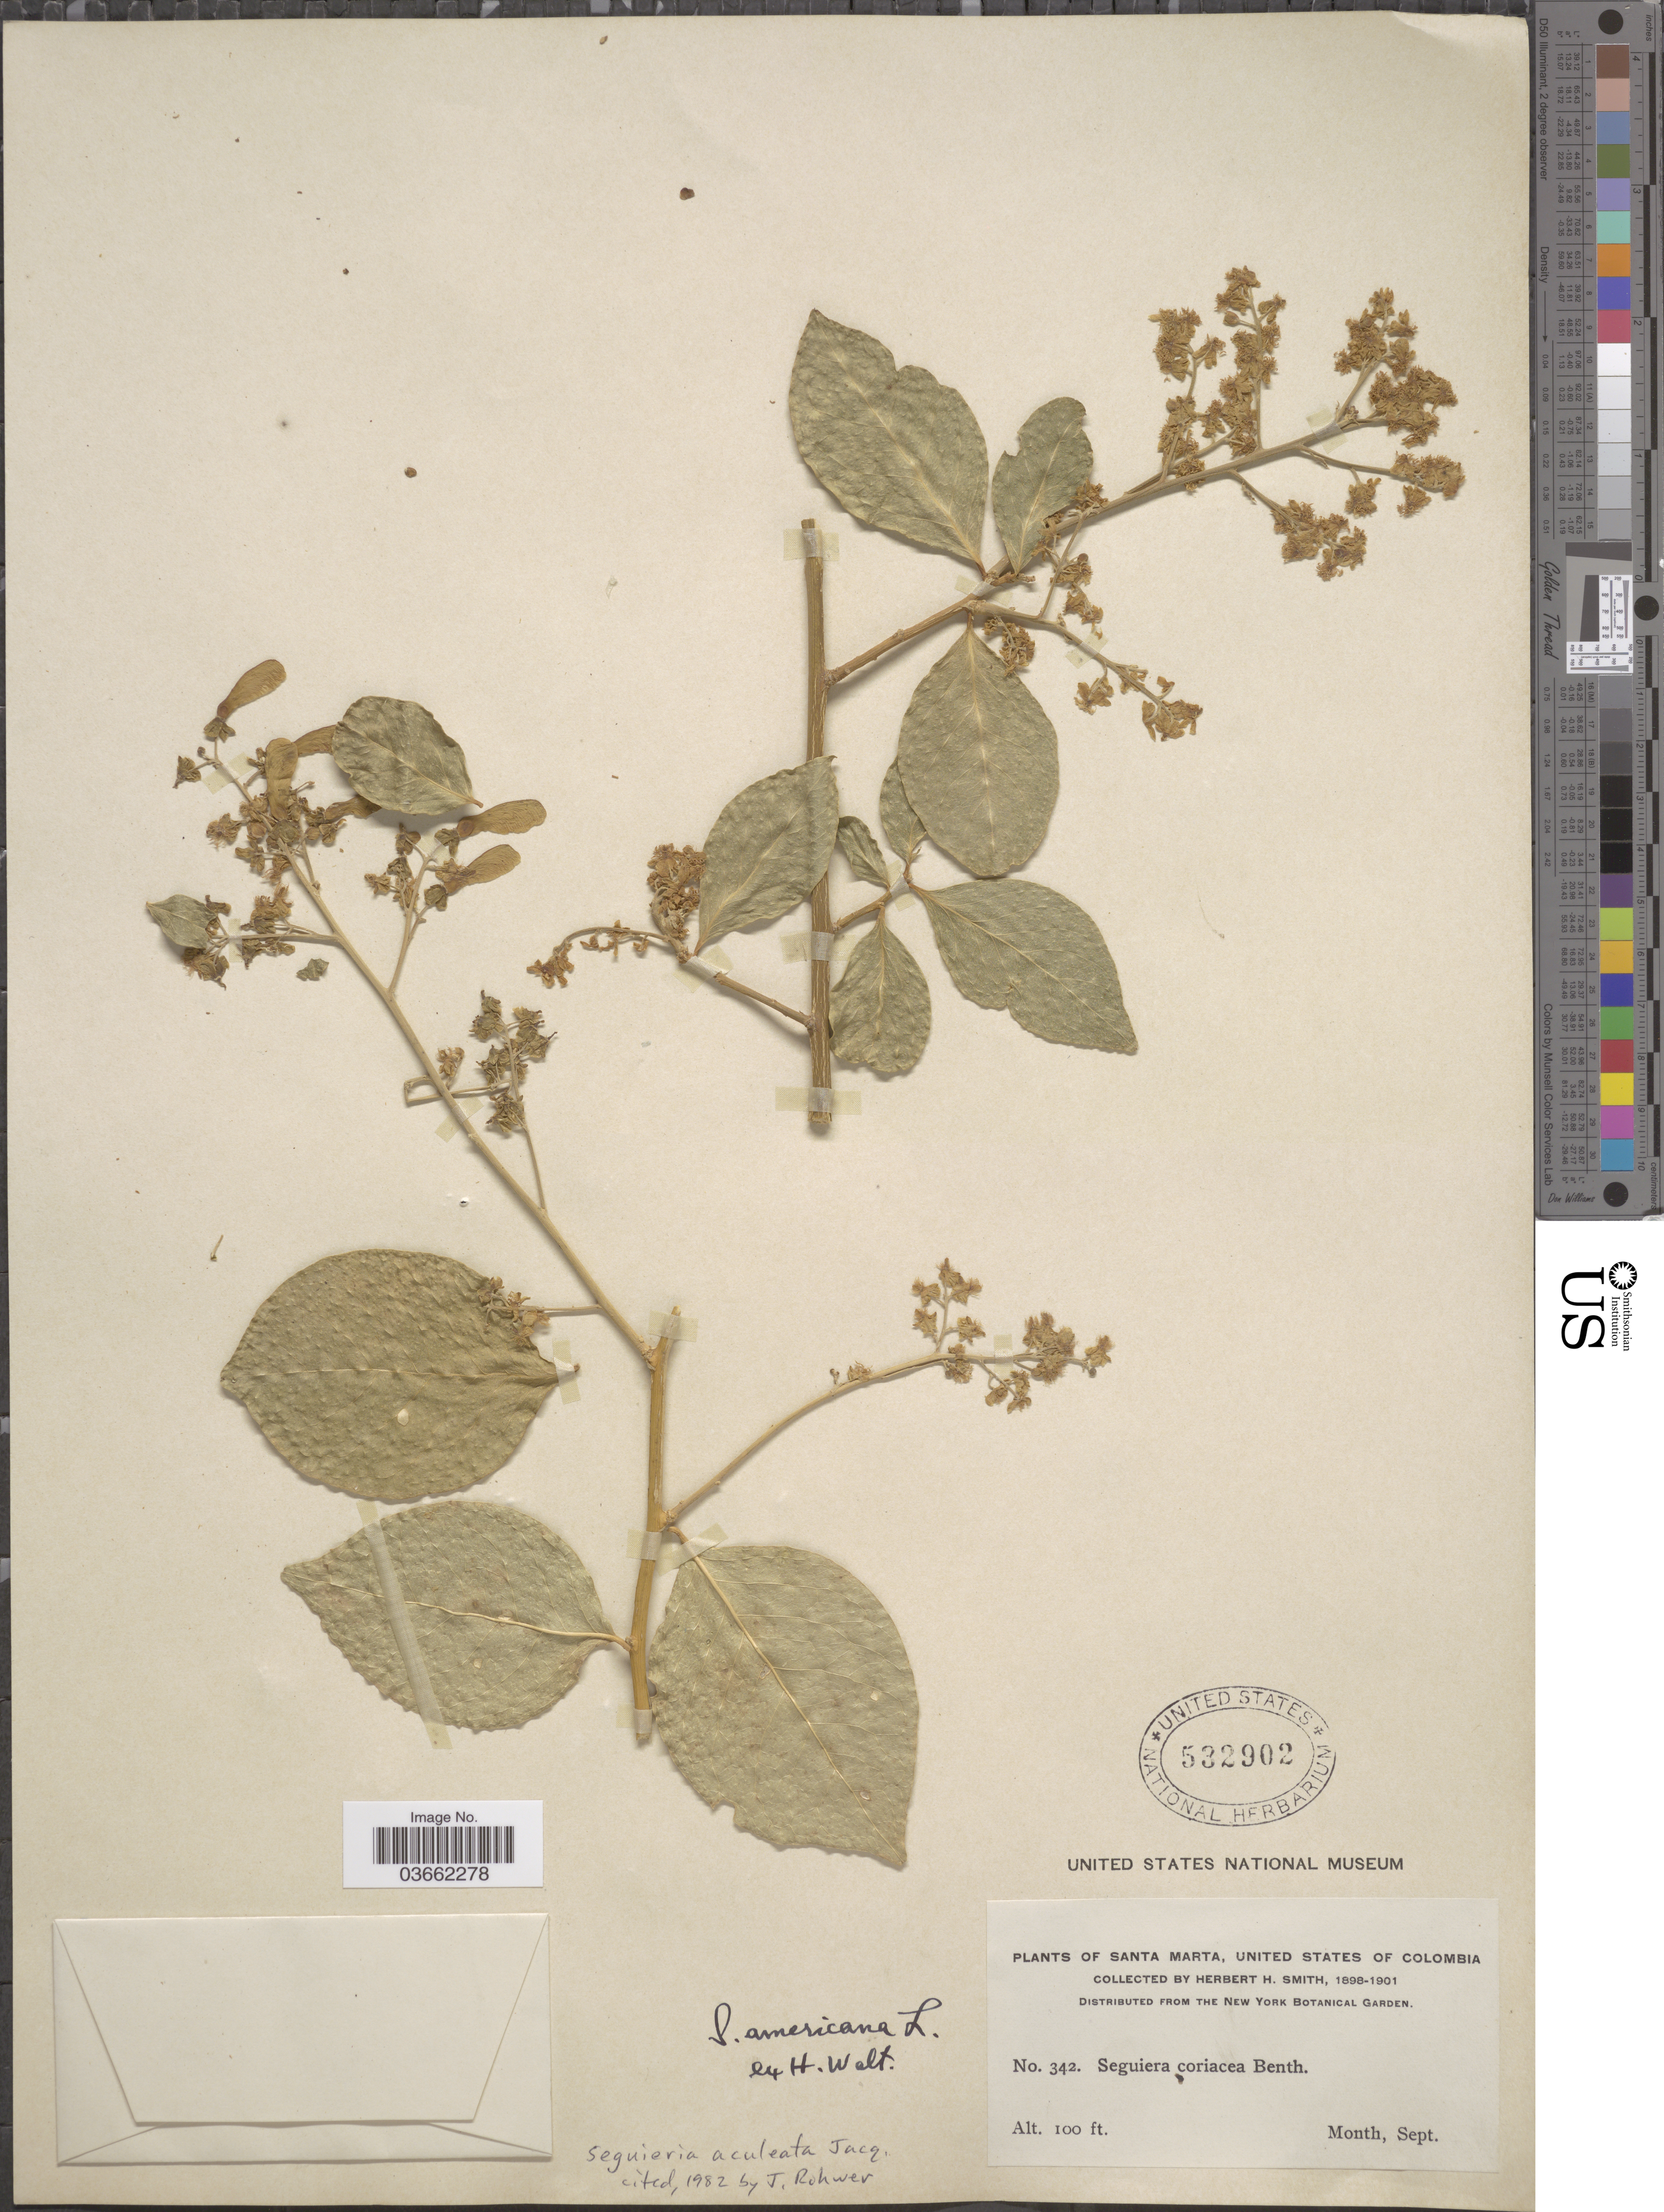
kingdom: Plantae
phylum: Tracheophyta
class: Magnoliopsida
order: Caryophyllales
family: Phytolaccaceae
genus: Seguieria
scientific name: Seguieria aculeata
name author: Jacq.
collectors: Herbert H. Smith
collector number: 342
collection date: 1898-09/1901-09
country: Colombia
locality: Santa Marta, United States of Colombia.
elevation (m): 30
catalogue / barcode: US 532902